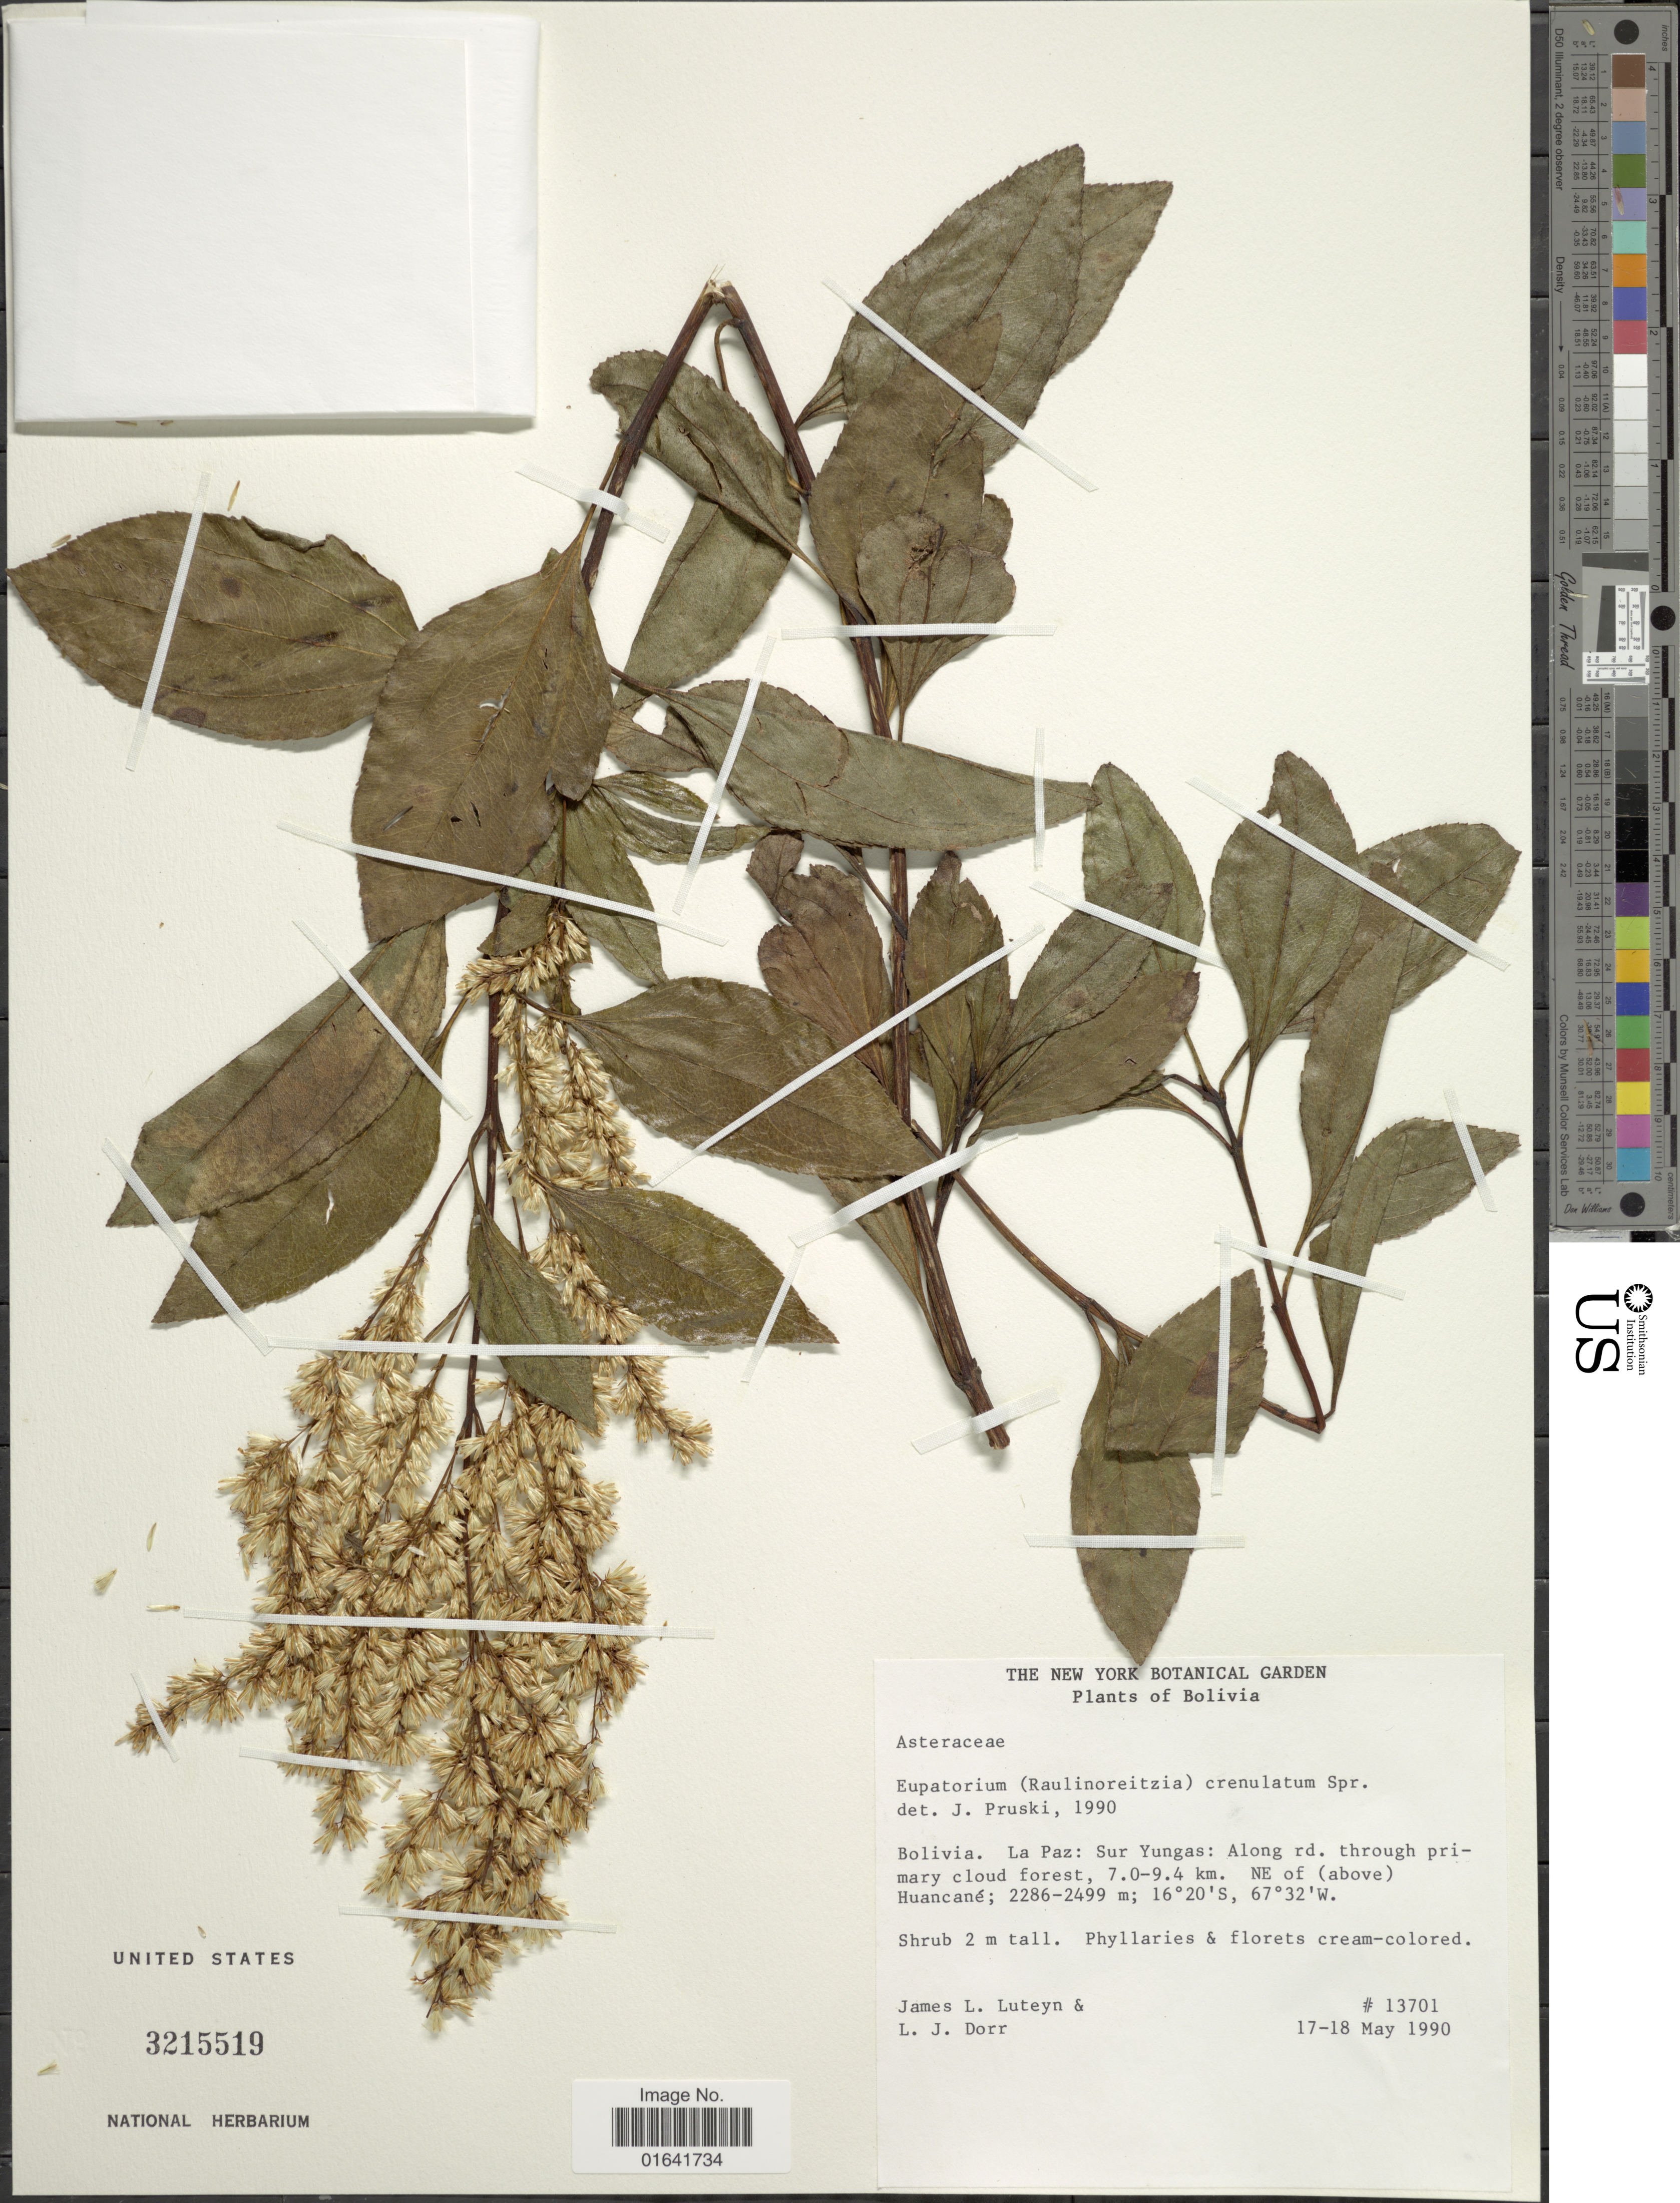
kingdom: Plantae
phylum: Tracheophyta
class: Magnoliopsida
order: Asterales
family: Asteraceae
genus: Raulinoreitzia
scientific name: Raulinoreitzia crenulata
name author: (Spreng.) R.M. King & H. Rob.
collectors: J. L. Luteyn & L. J. Dorr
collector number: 13701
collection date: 1990-05-17/1990-05-18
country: Bolivia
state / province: La Paz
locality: Sur Yungas: along rd. through primary cloud forest, 7.0-9.4 km. NE of (above) Hunacané.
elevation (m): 2286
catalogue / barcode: US 3215519